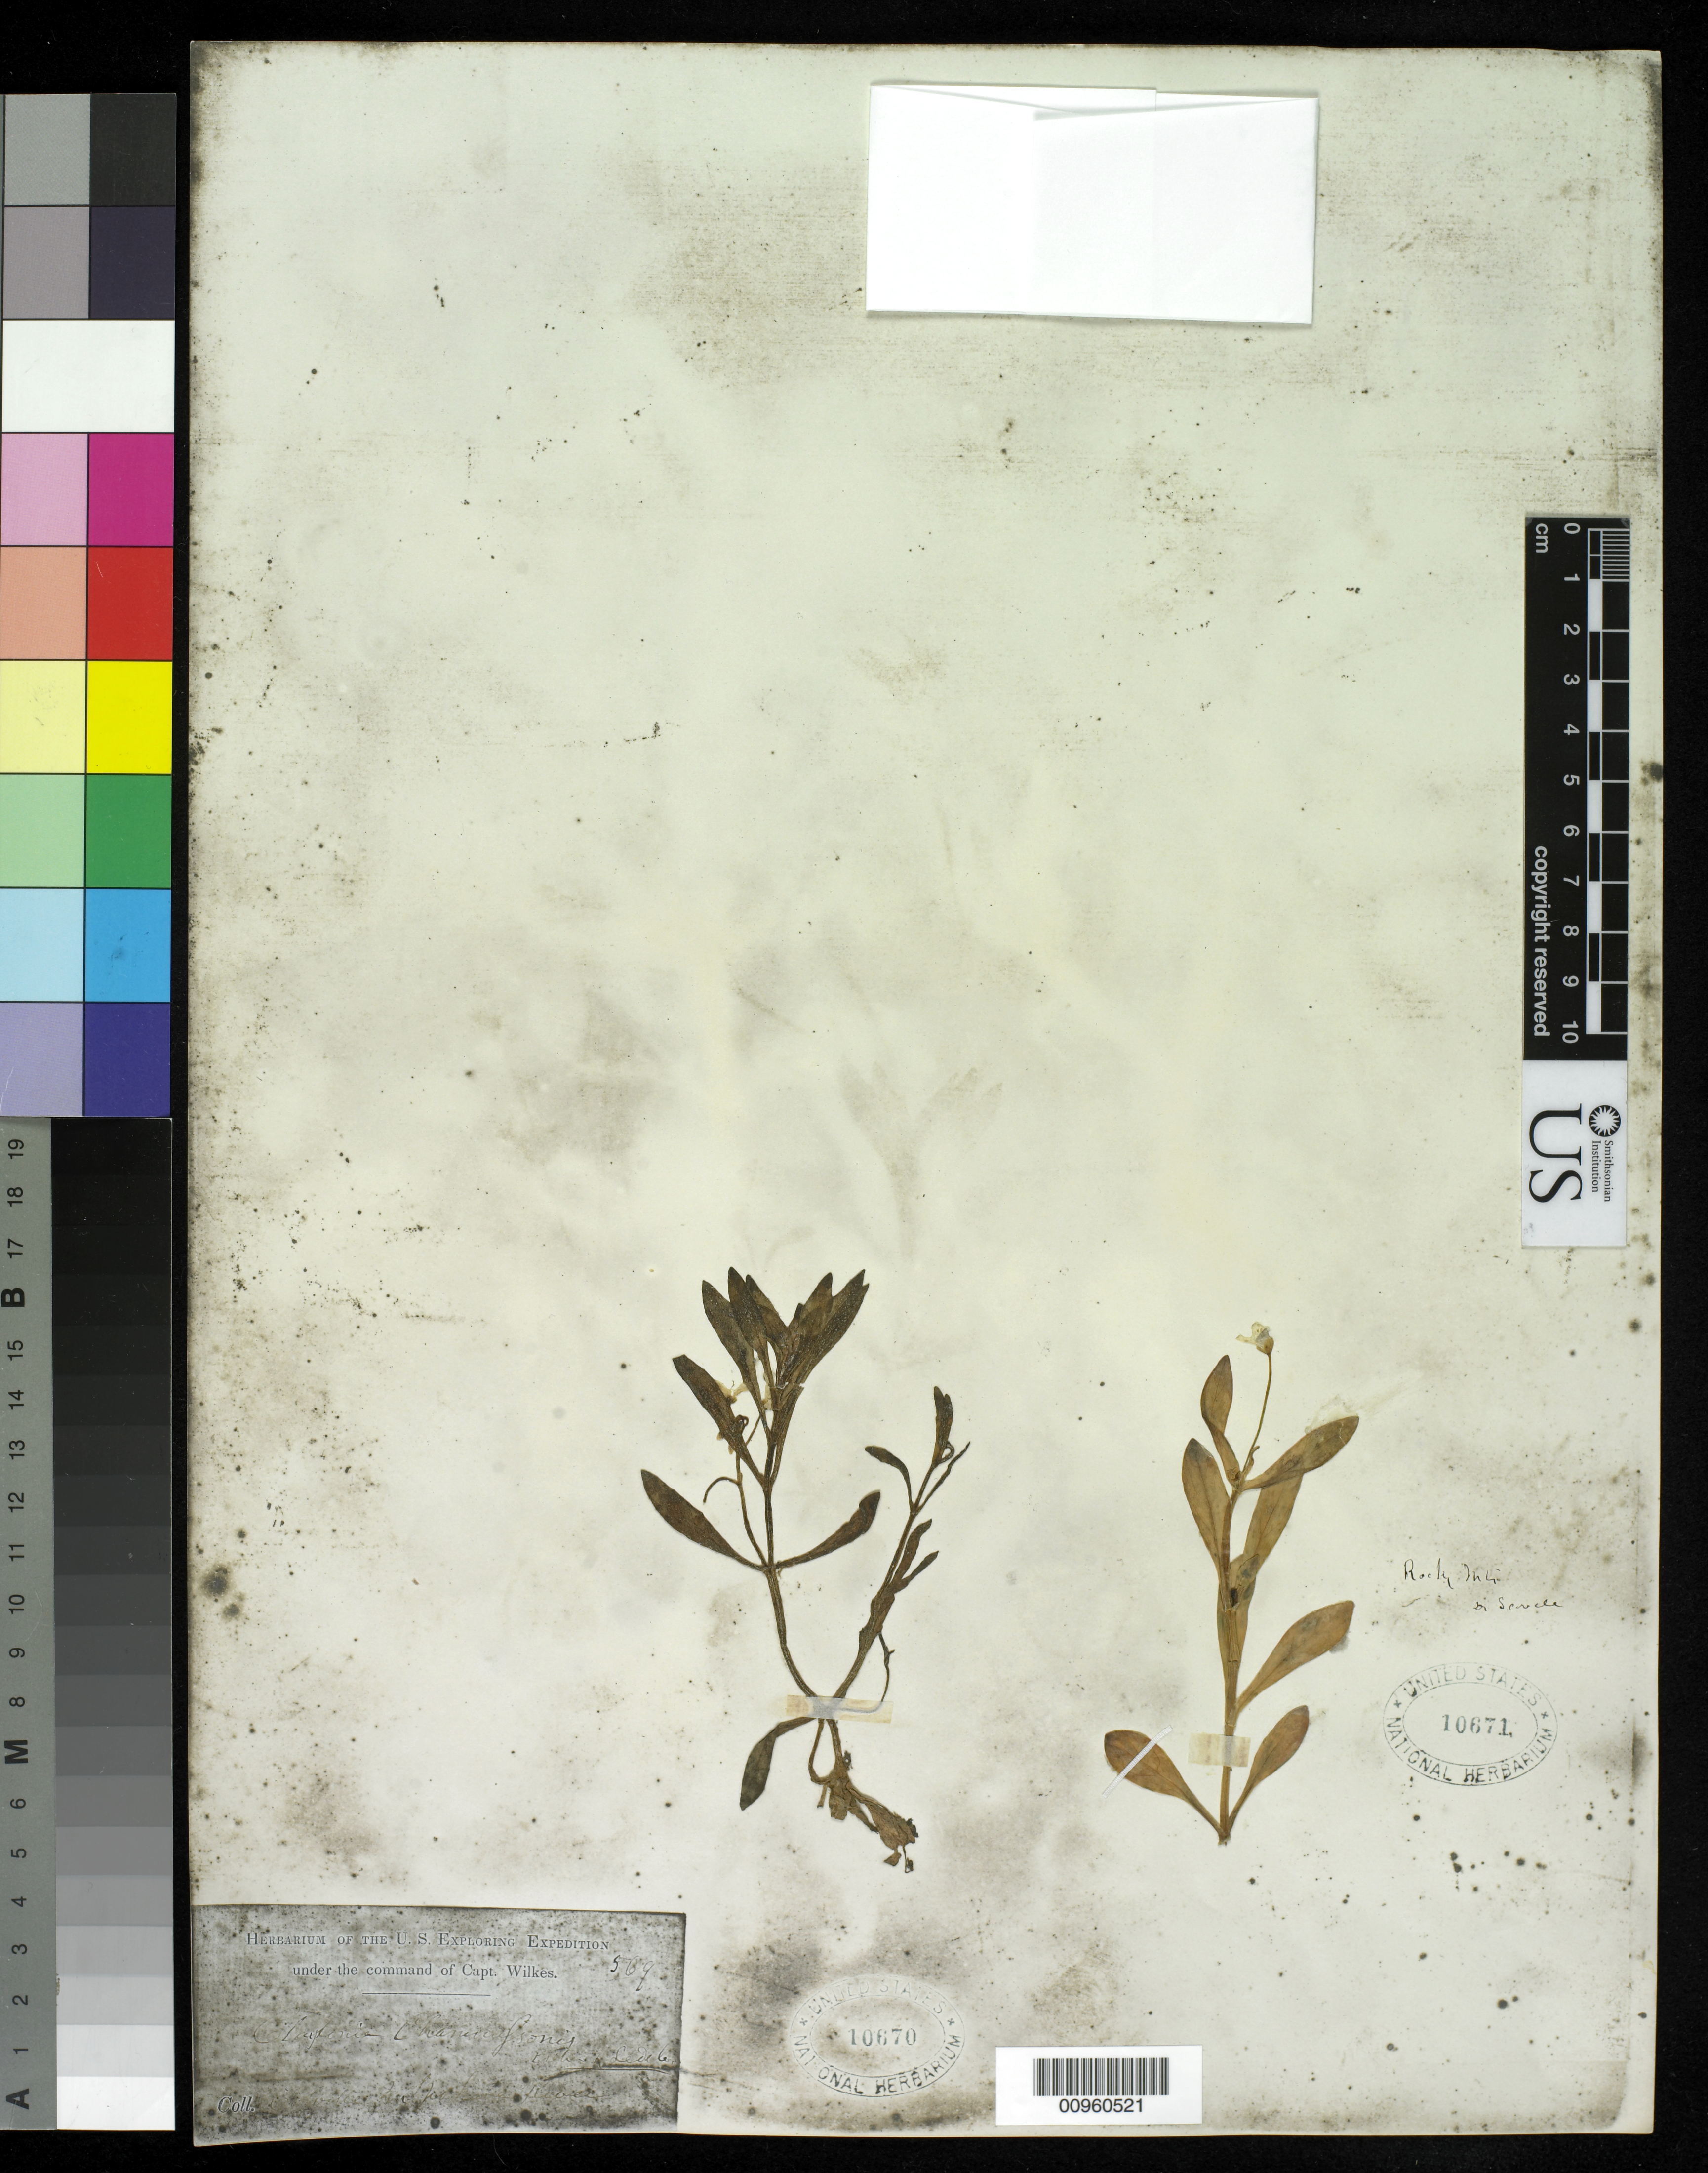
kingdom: Plantae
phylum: Tracheophyta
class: Magnoliopsida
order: Caryophyllales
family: Montiaceae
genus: Montia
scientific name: Montia chamissoi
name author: (Ledeb. ex Spreng.) Greene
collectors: Wilkes Explor. Exped.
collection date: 1838/1842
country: United States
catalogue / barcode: US 10670